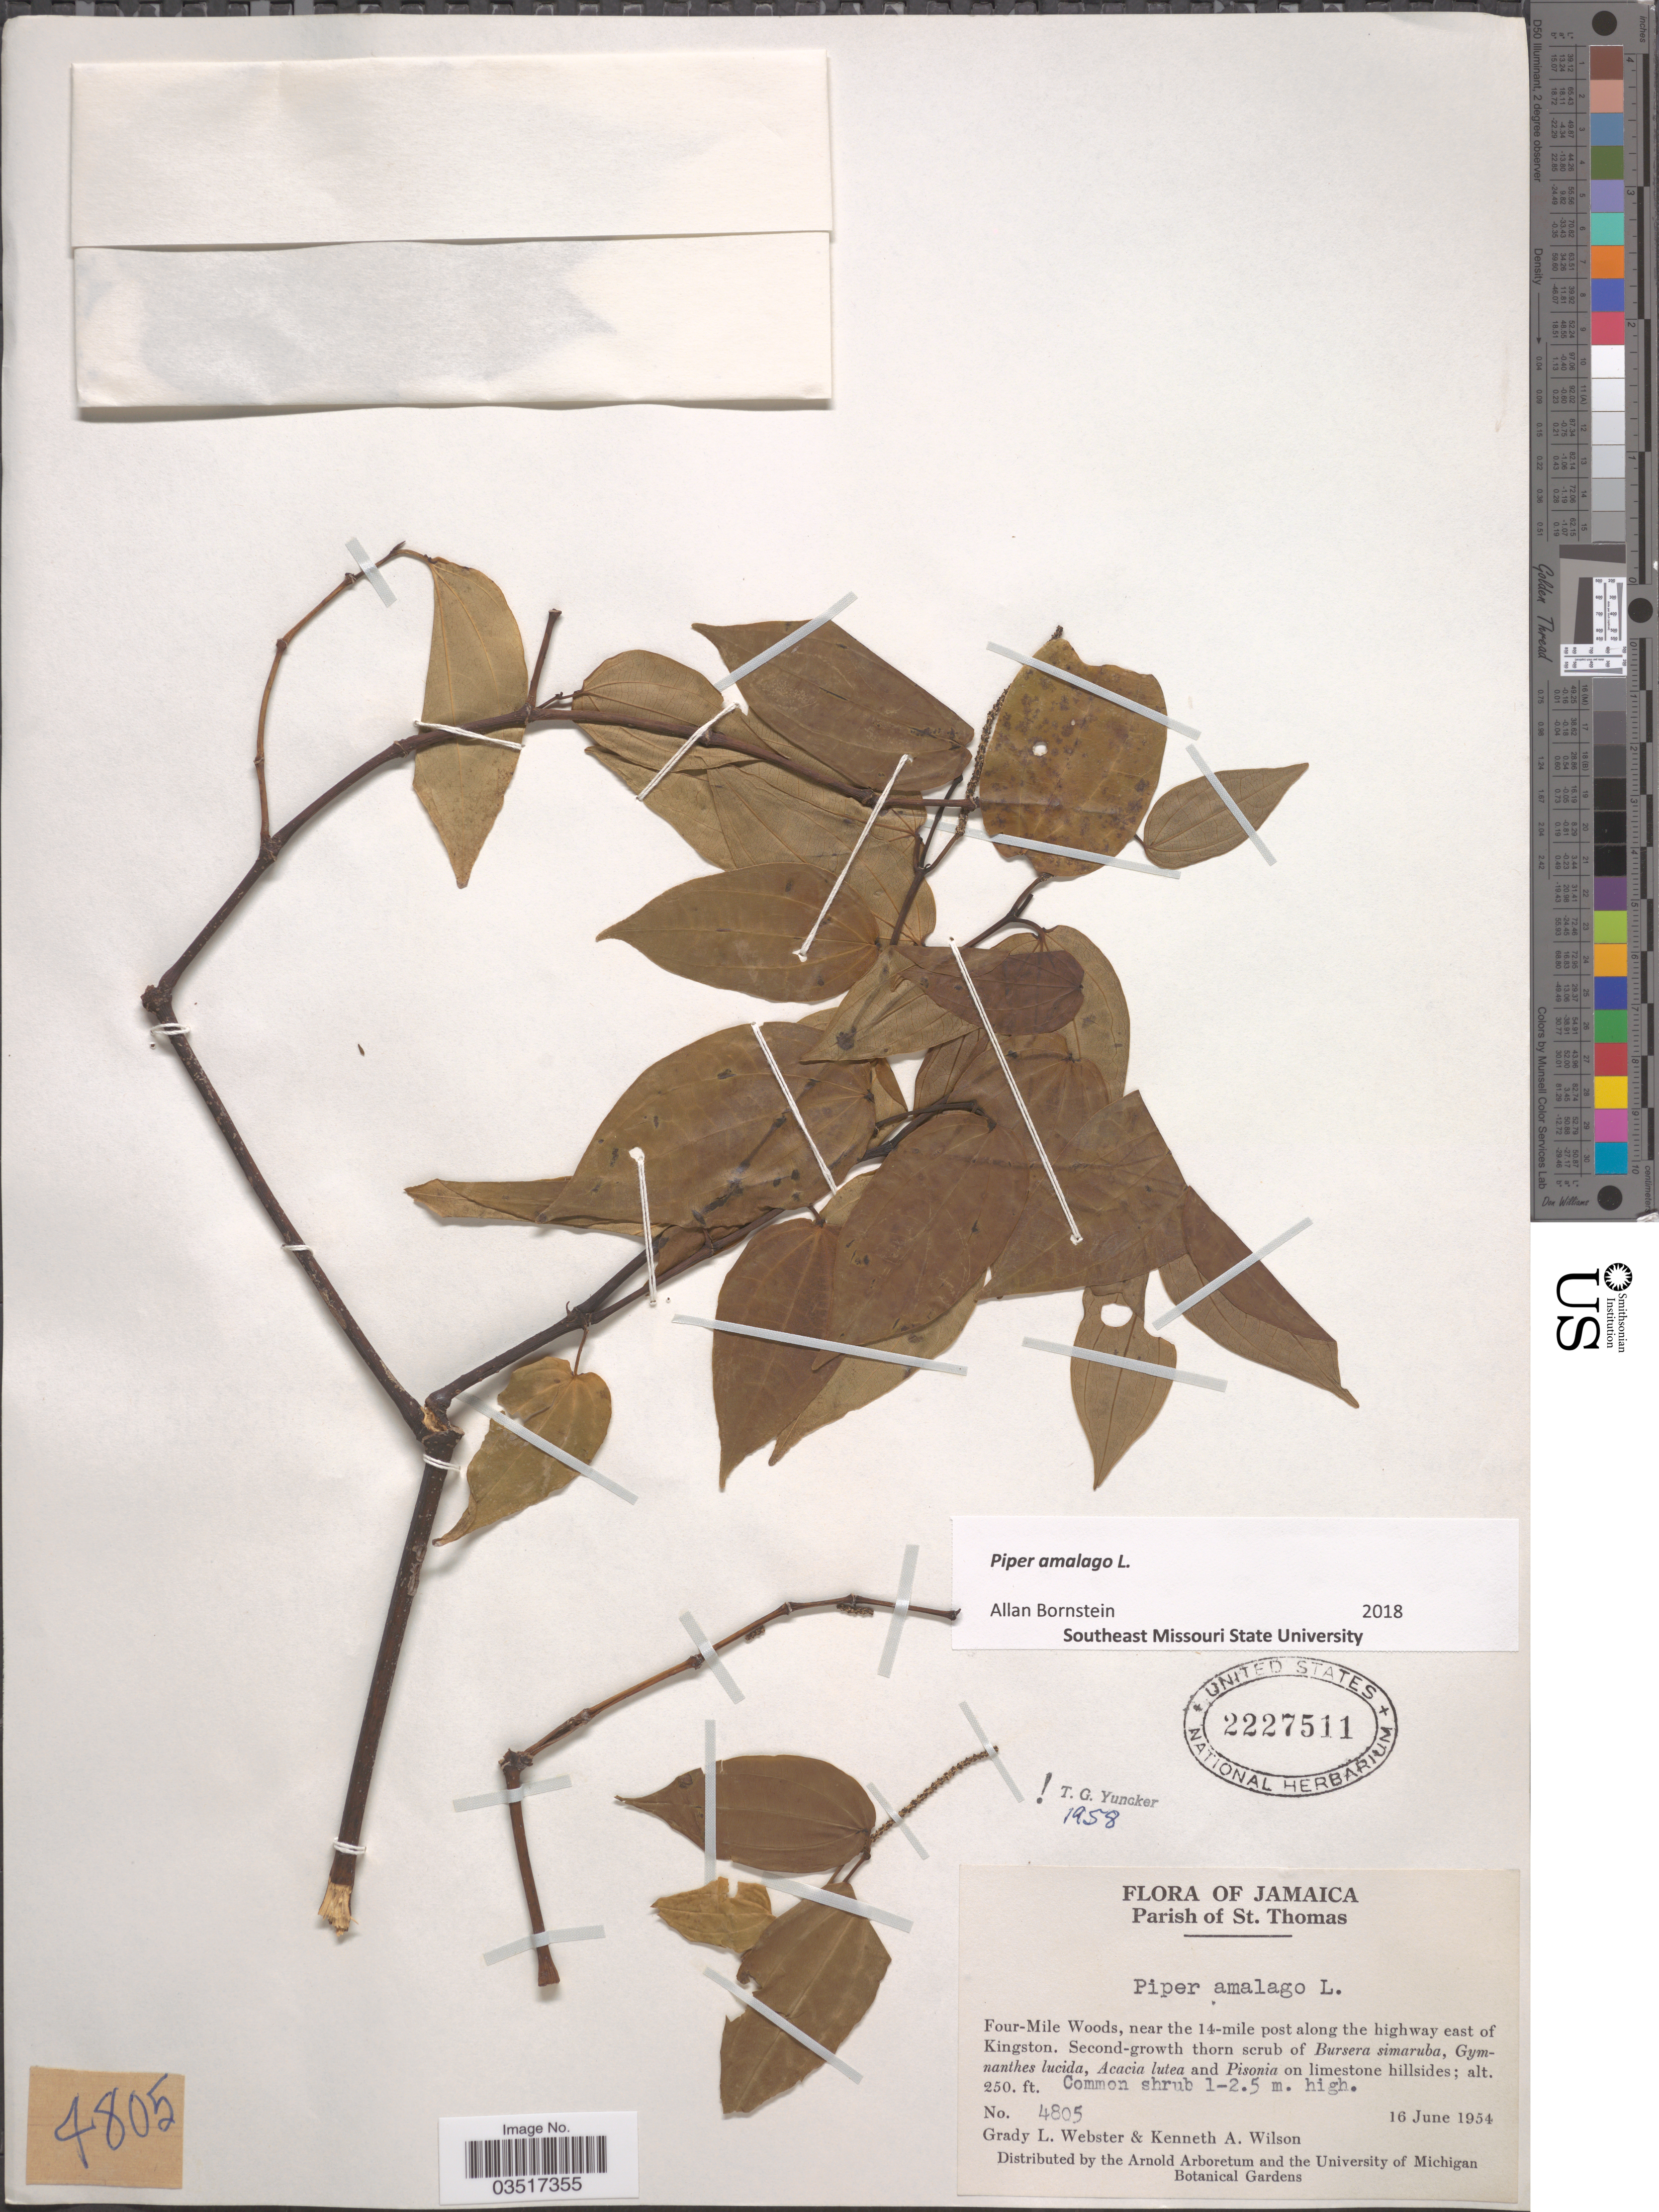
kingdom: Plantae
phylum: Tracheophyta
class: Magnoliopsida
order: Piperales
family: Piperaceae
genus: Piper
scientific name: Piper amalago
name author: L.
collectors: G. L. Webster & K. A. Wilson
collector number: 4805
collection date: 1954-06-16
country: Jamaica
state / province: Kingston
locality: Parish of St. Thomas. Four-Mile Woods, near the 14-mile post along the highway east of Kingston.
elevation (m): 76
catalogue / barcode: US 2227511